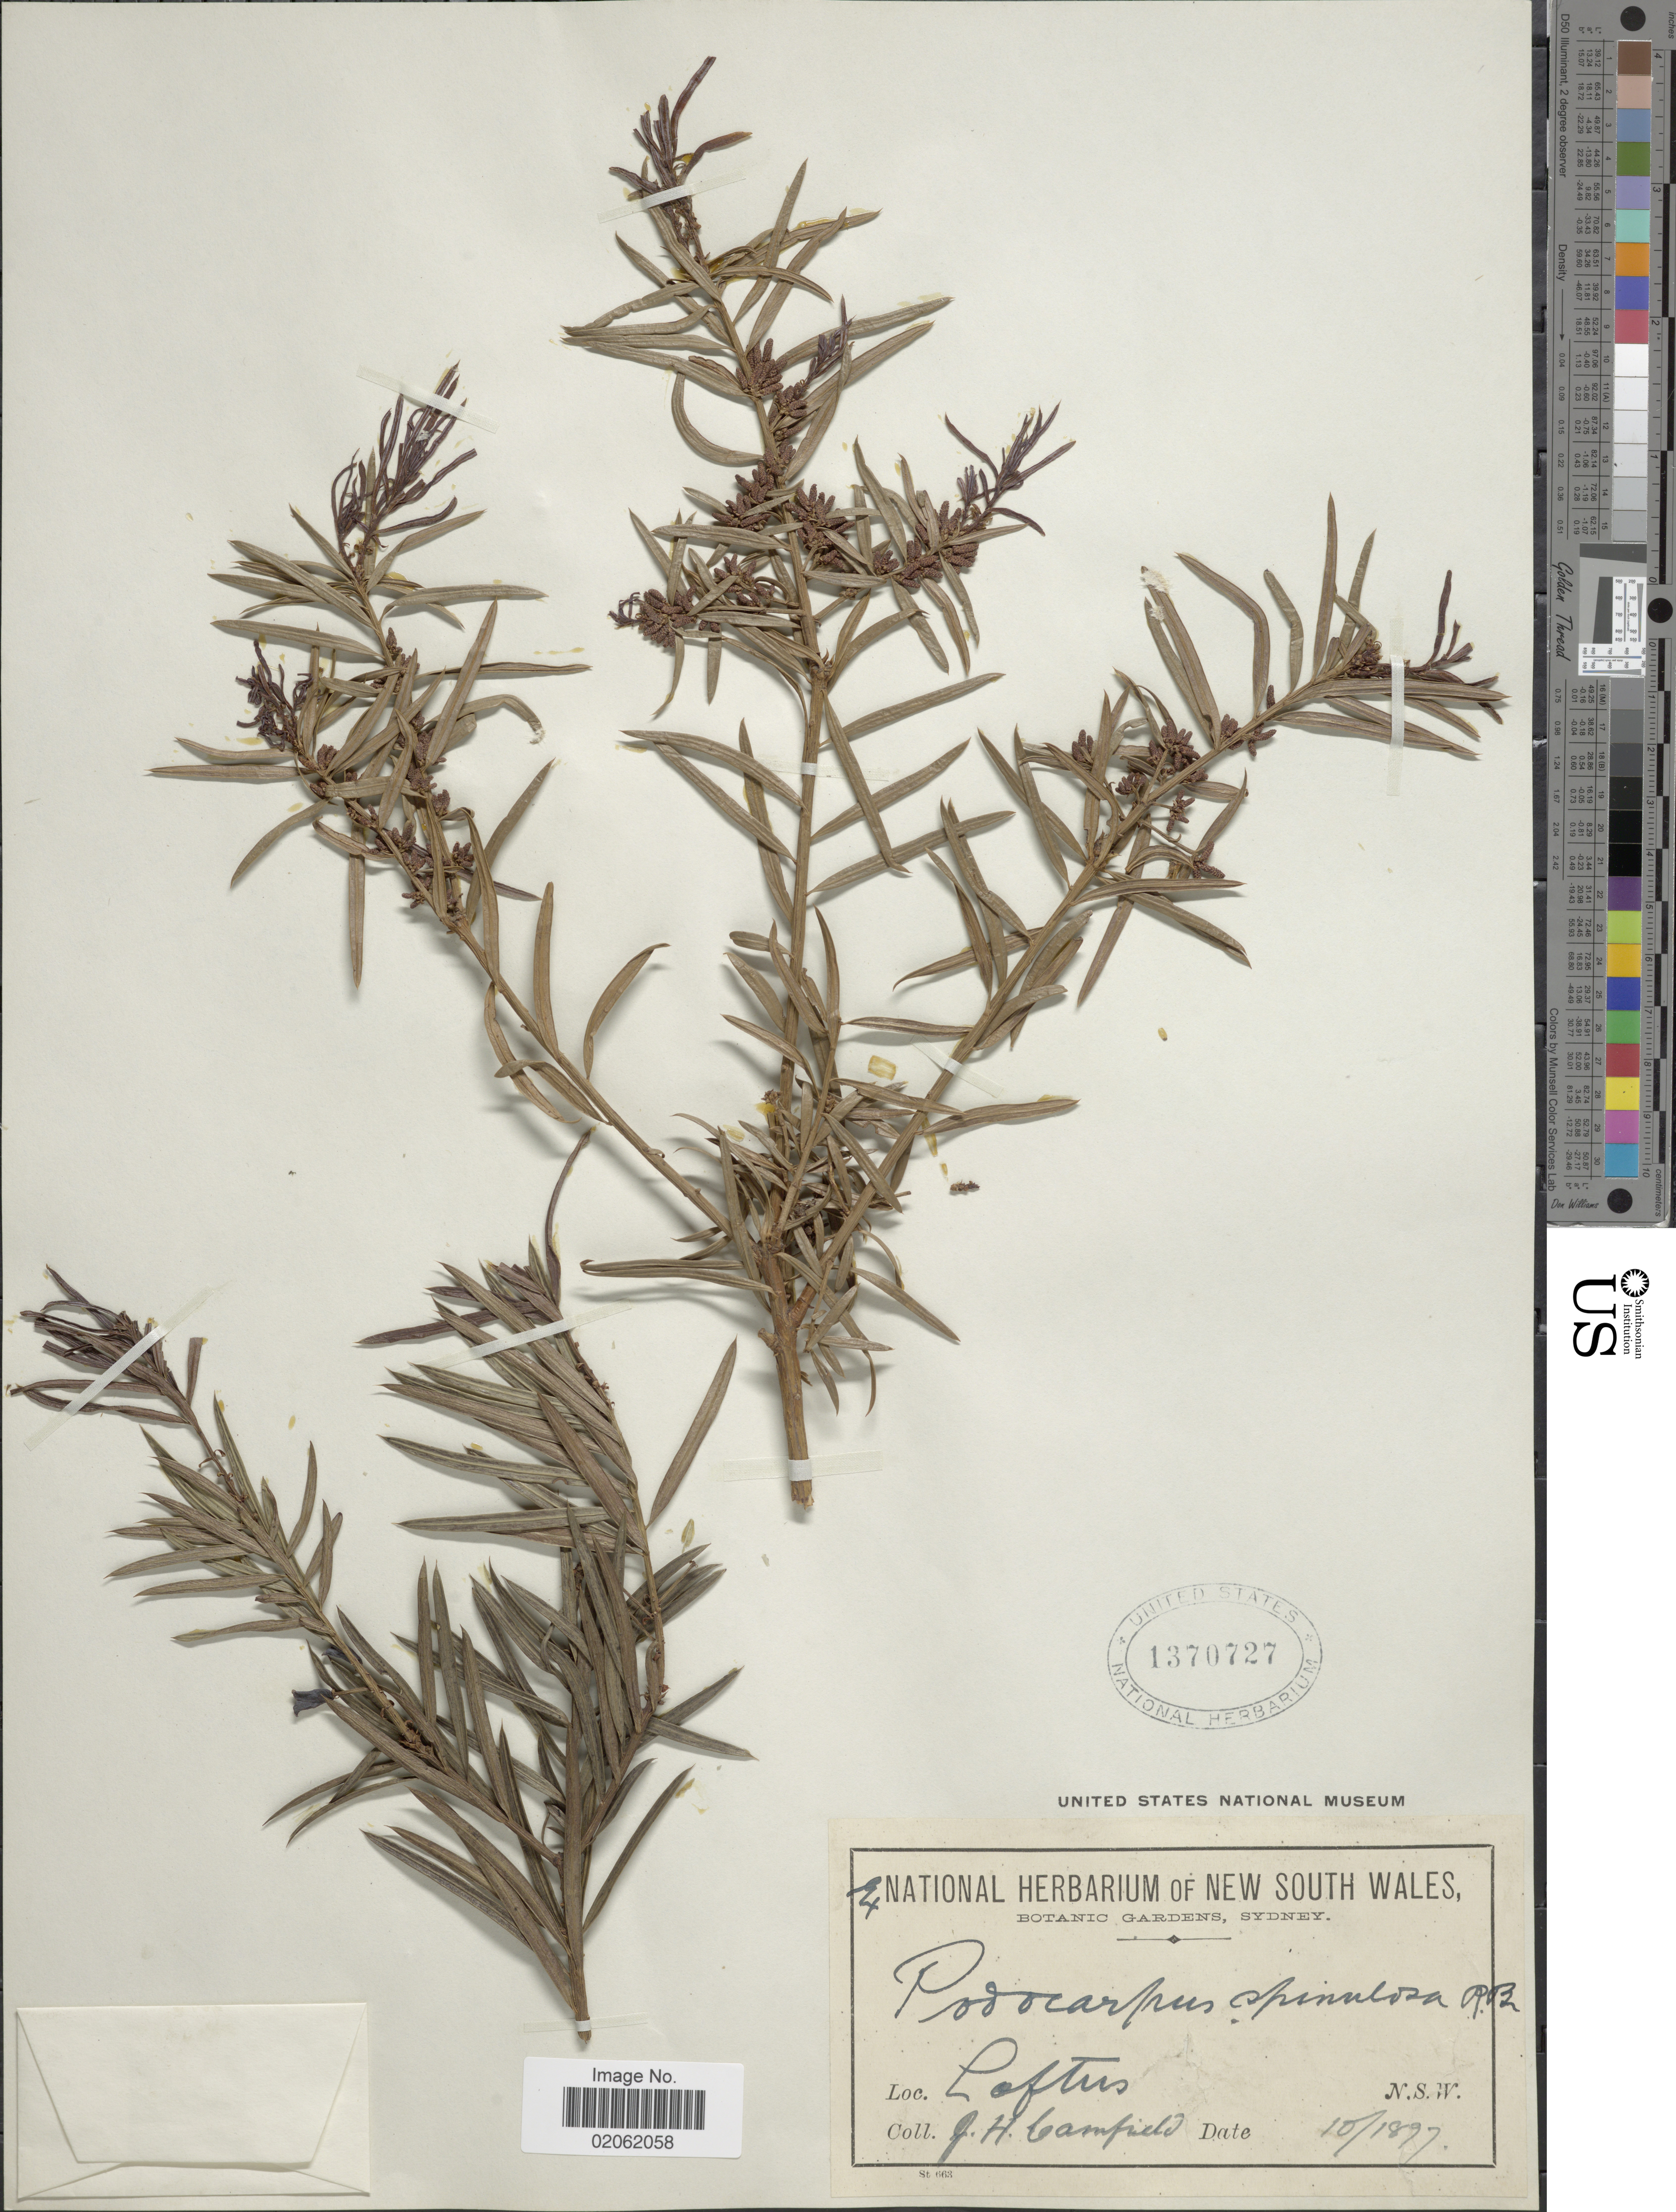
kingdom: Plantae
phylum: Tracheophyta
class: Pinopsida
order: Pinales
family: Podocarpaceae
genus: Podocarpus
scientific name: Podocarpus spinulosus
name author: (Sm.) R. Br. ex Mirbel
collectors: J. Camfield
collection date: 1897-10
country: Australia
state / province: New South Wales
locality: Loftus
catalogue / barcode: US 1370727